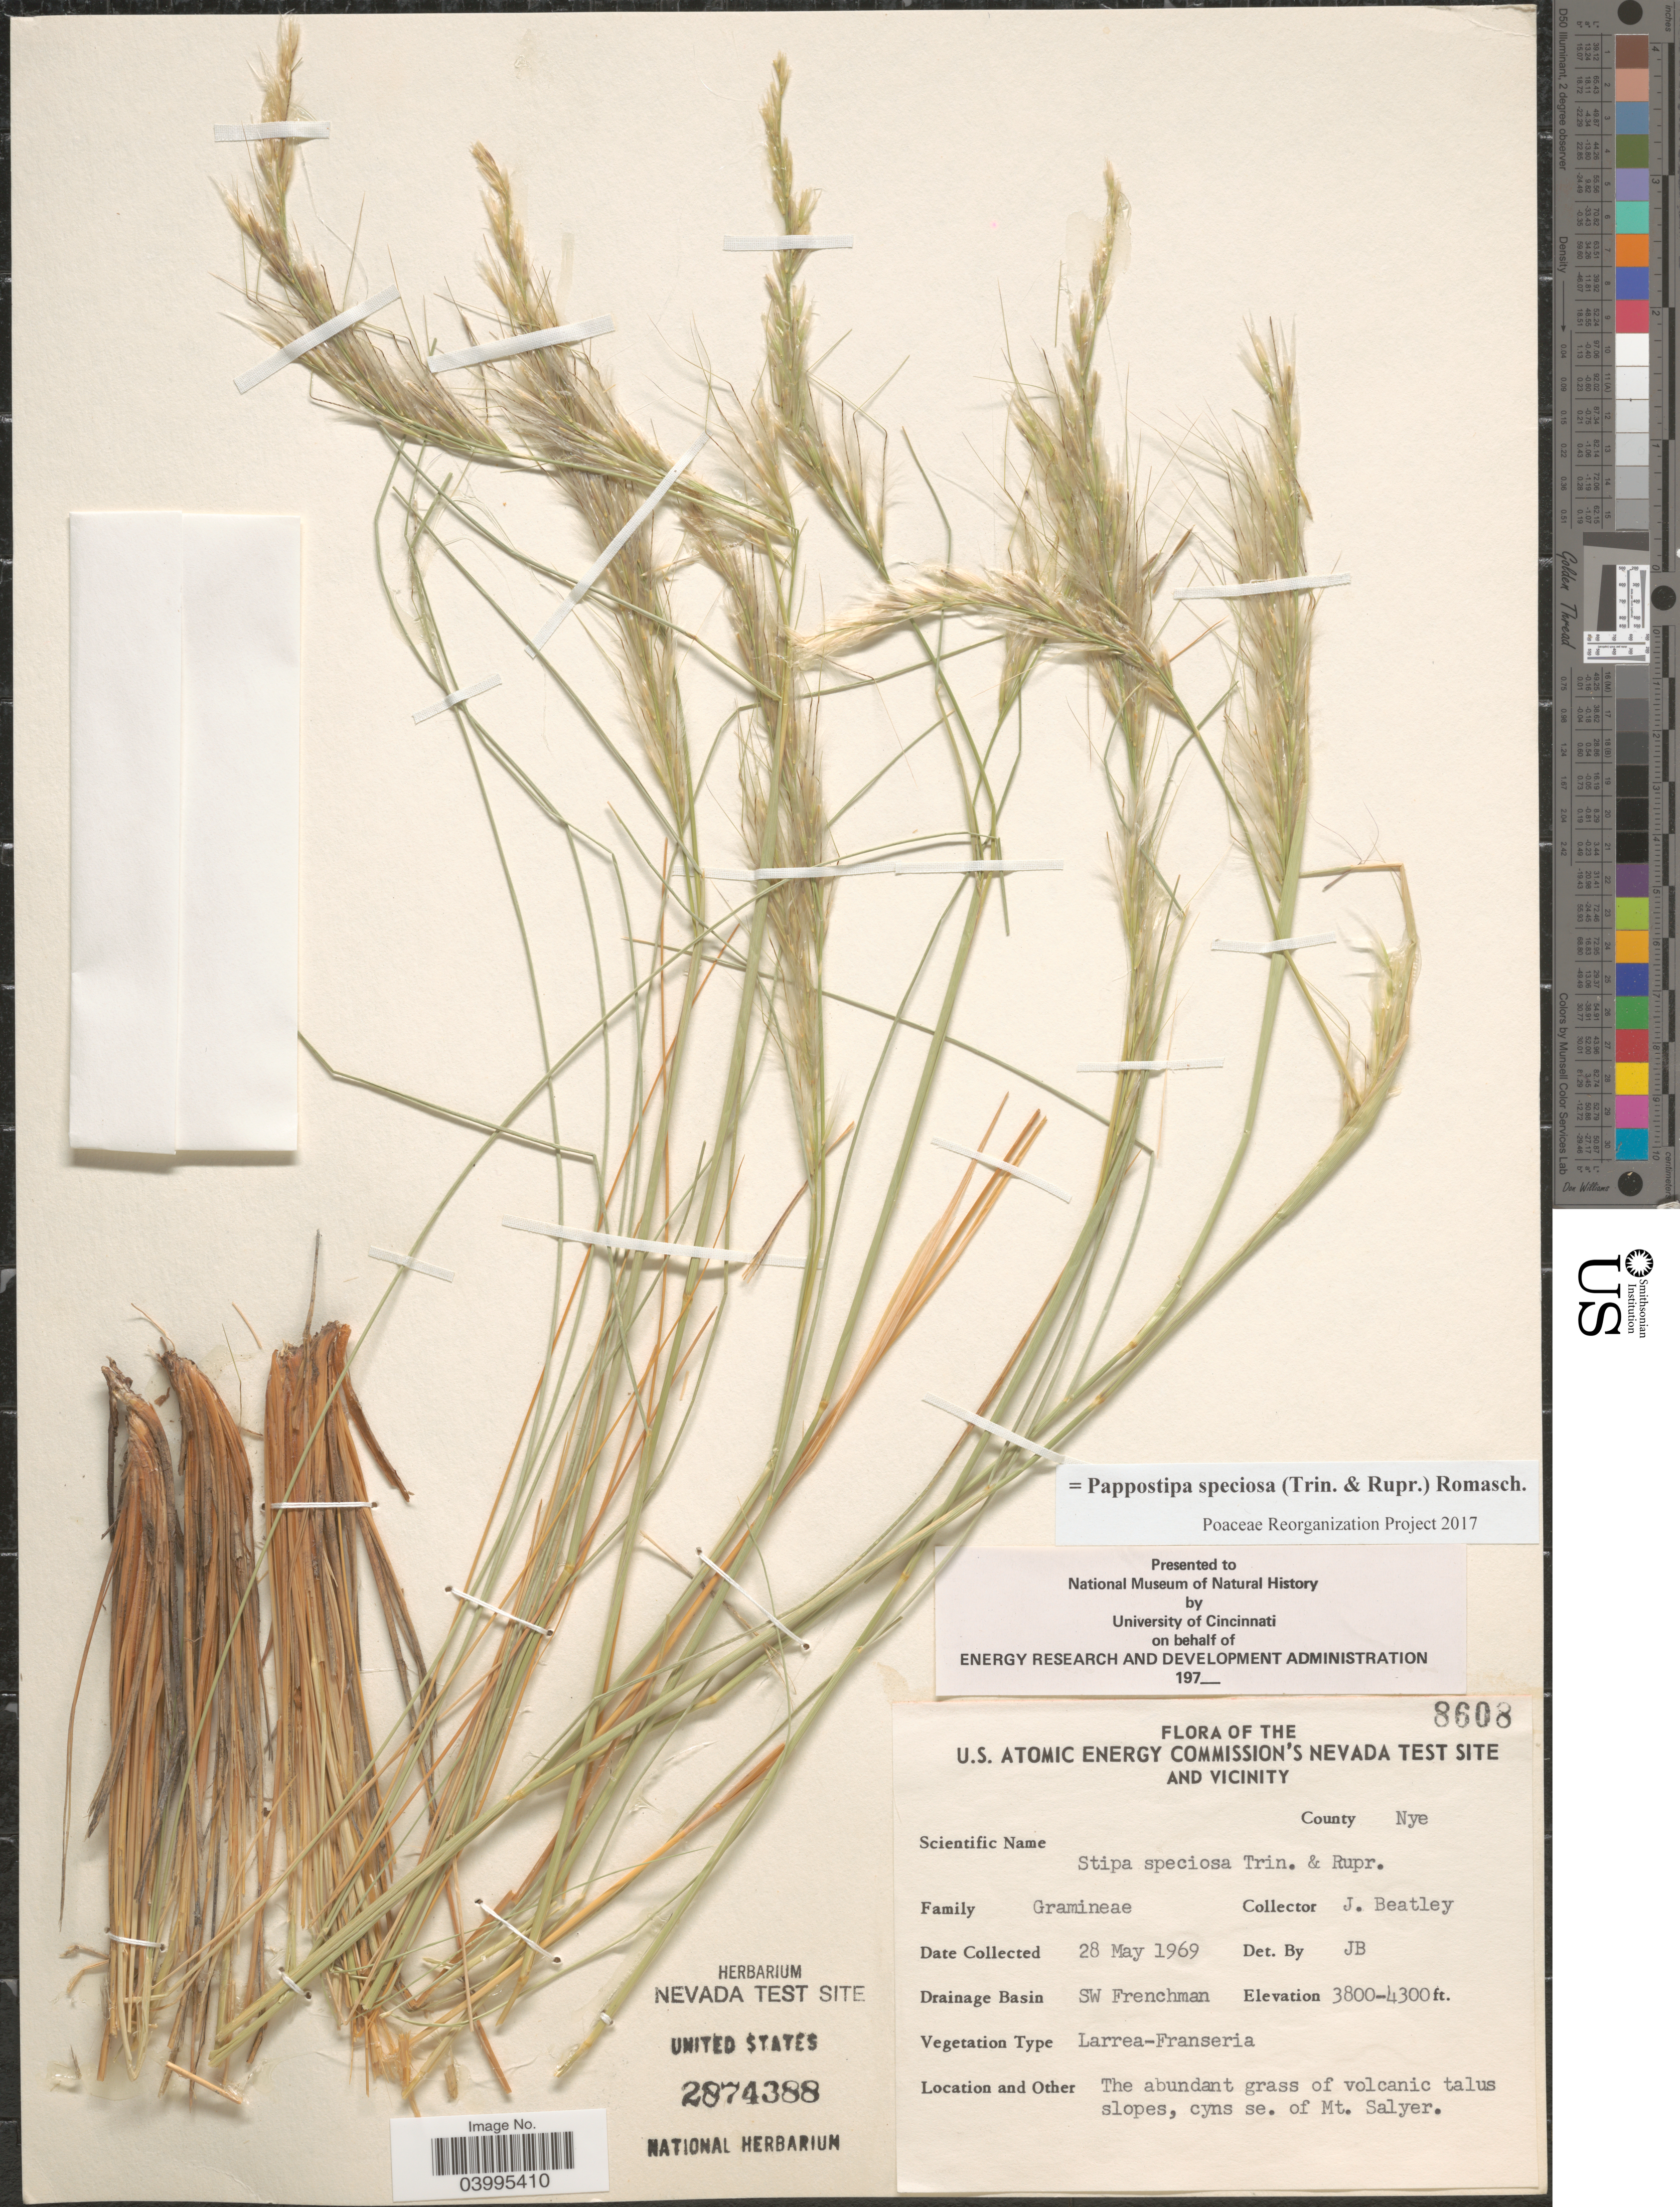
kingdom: Plantae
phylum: Tracheophyta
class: Liliopsida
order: Poales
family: Poaceae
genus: Pappostipa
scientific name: Pappostipa speciosa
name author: (Trin. & Rupr.) Romasch.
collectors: J. C. Beatley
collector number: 8608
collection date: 1969-05-28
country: United States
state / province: Nevada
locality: The U.S. Atomic Energy Commission's Nevada Test Site and Vicinity. County Nye. Drainage Basin SW Frenchman. Cyns se. of Mt. Salyer.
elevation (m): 1158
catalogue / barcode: US 2874388